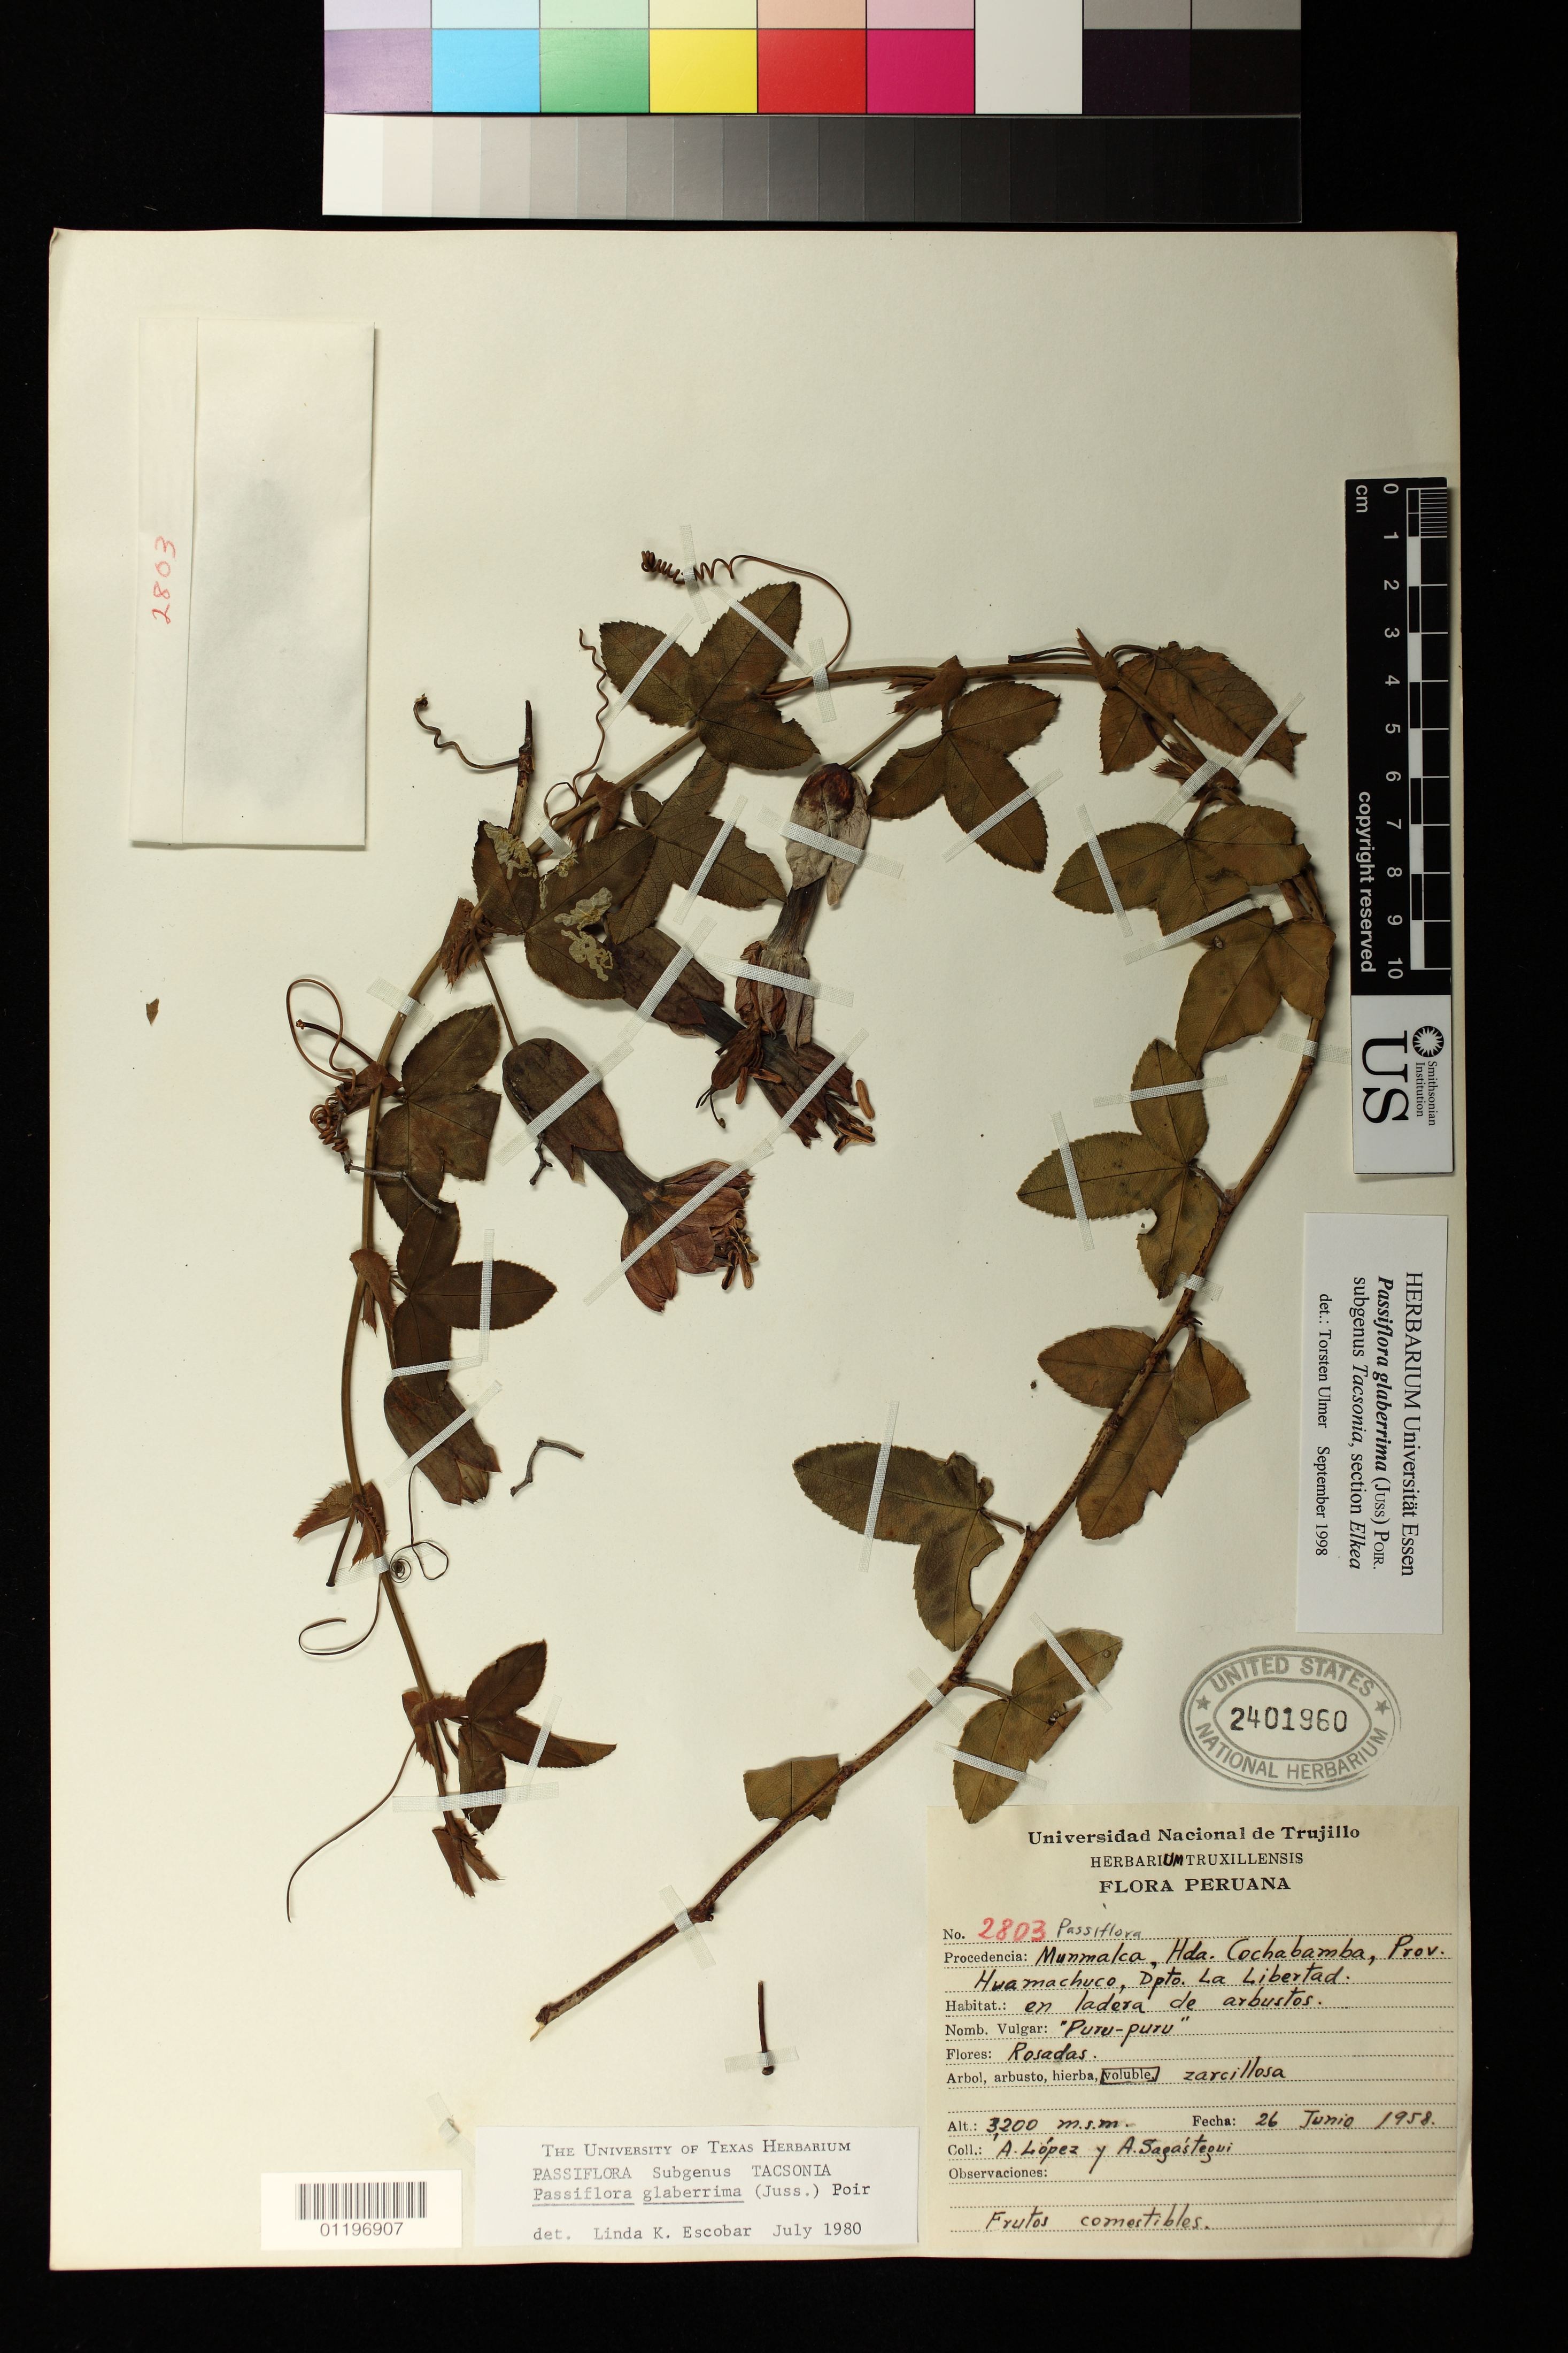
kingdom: Plantae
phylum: Tracheophyta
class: Magnoliopsida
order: Malpighiales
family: Passifloraceae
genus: Passiflora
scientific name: Passiflora glaberrima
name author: (Juss.) Poir.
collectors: A. López & A. Sagástegui A.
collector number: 2803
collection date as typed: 26 Jun 1958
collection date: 1958-06-26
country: Peru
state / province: La Libertad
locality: Munmalca, Hacienda Cochabamba, Prov. Huamachuco, Dpto. La Libertad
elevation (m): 3200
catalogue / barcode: US 2401960